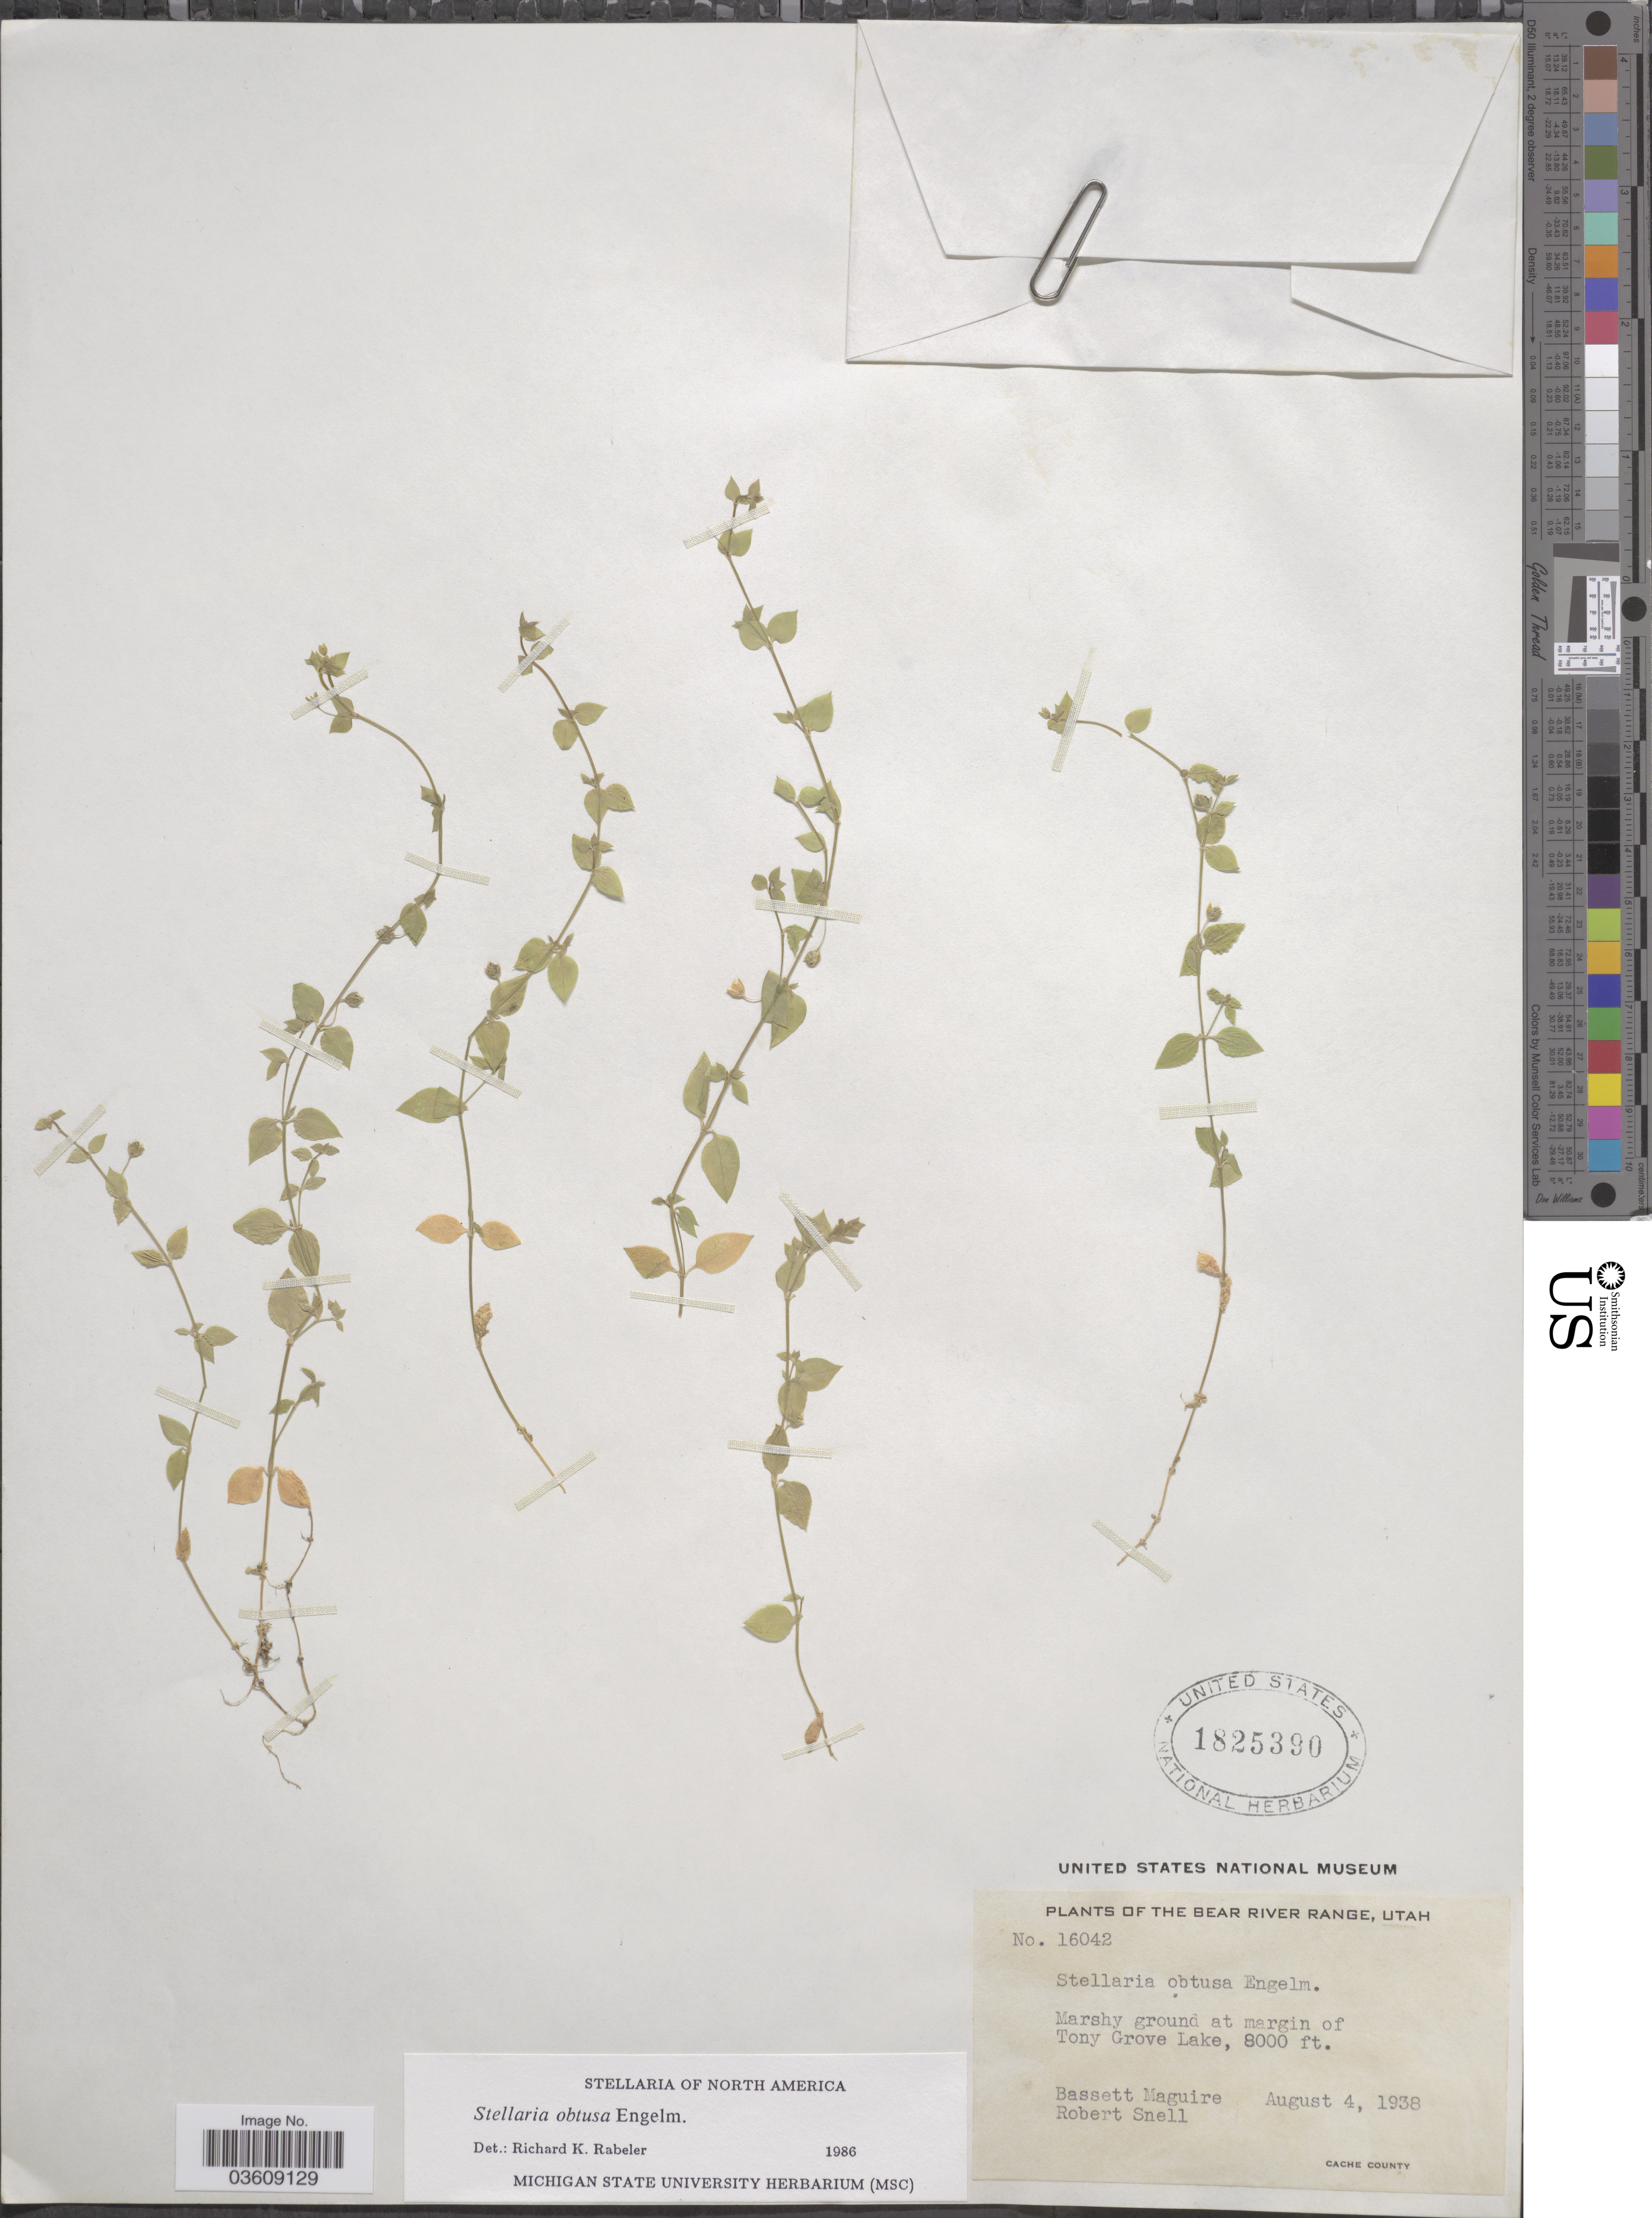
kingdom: Plantae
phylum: Tracheophyta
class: Magnoliopsida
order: Caryophyllales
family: Caryophyllaceae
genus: Engellaria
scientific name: Engellaria obtusa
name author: (Engelm.) Iamonico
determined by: U.S. National Herbarium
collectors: B. Maguire & R. Snell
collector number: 16042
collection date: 1938-08-04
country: United States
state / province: Utah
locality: Bear River Range. At margin of Tony Grove Lake.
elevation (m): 2438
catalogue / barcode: US 1825390